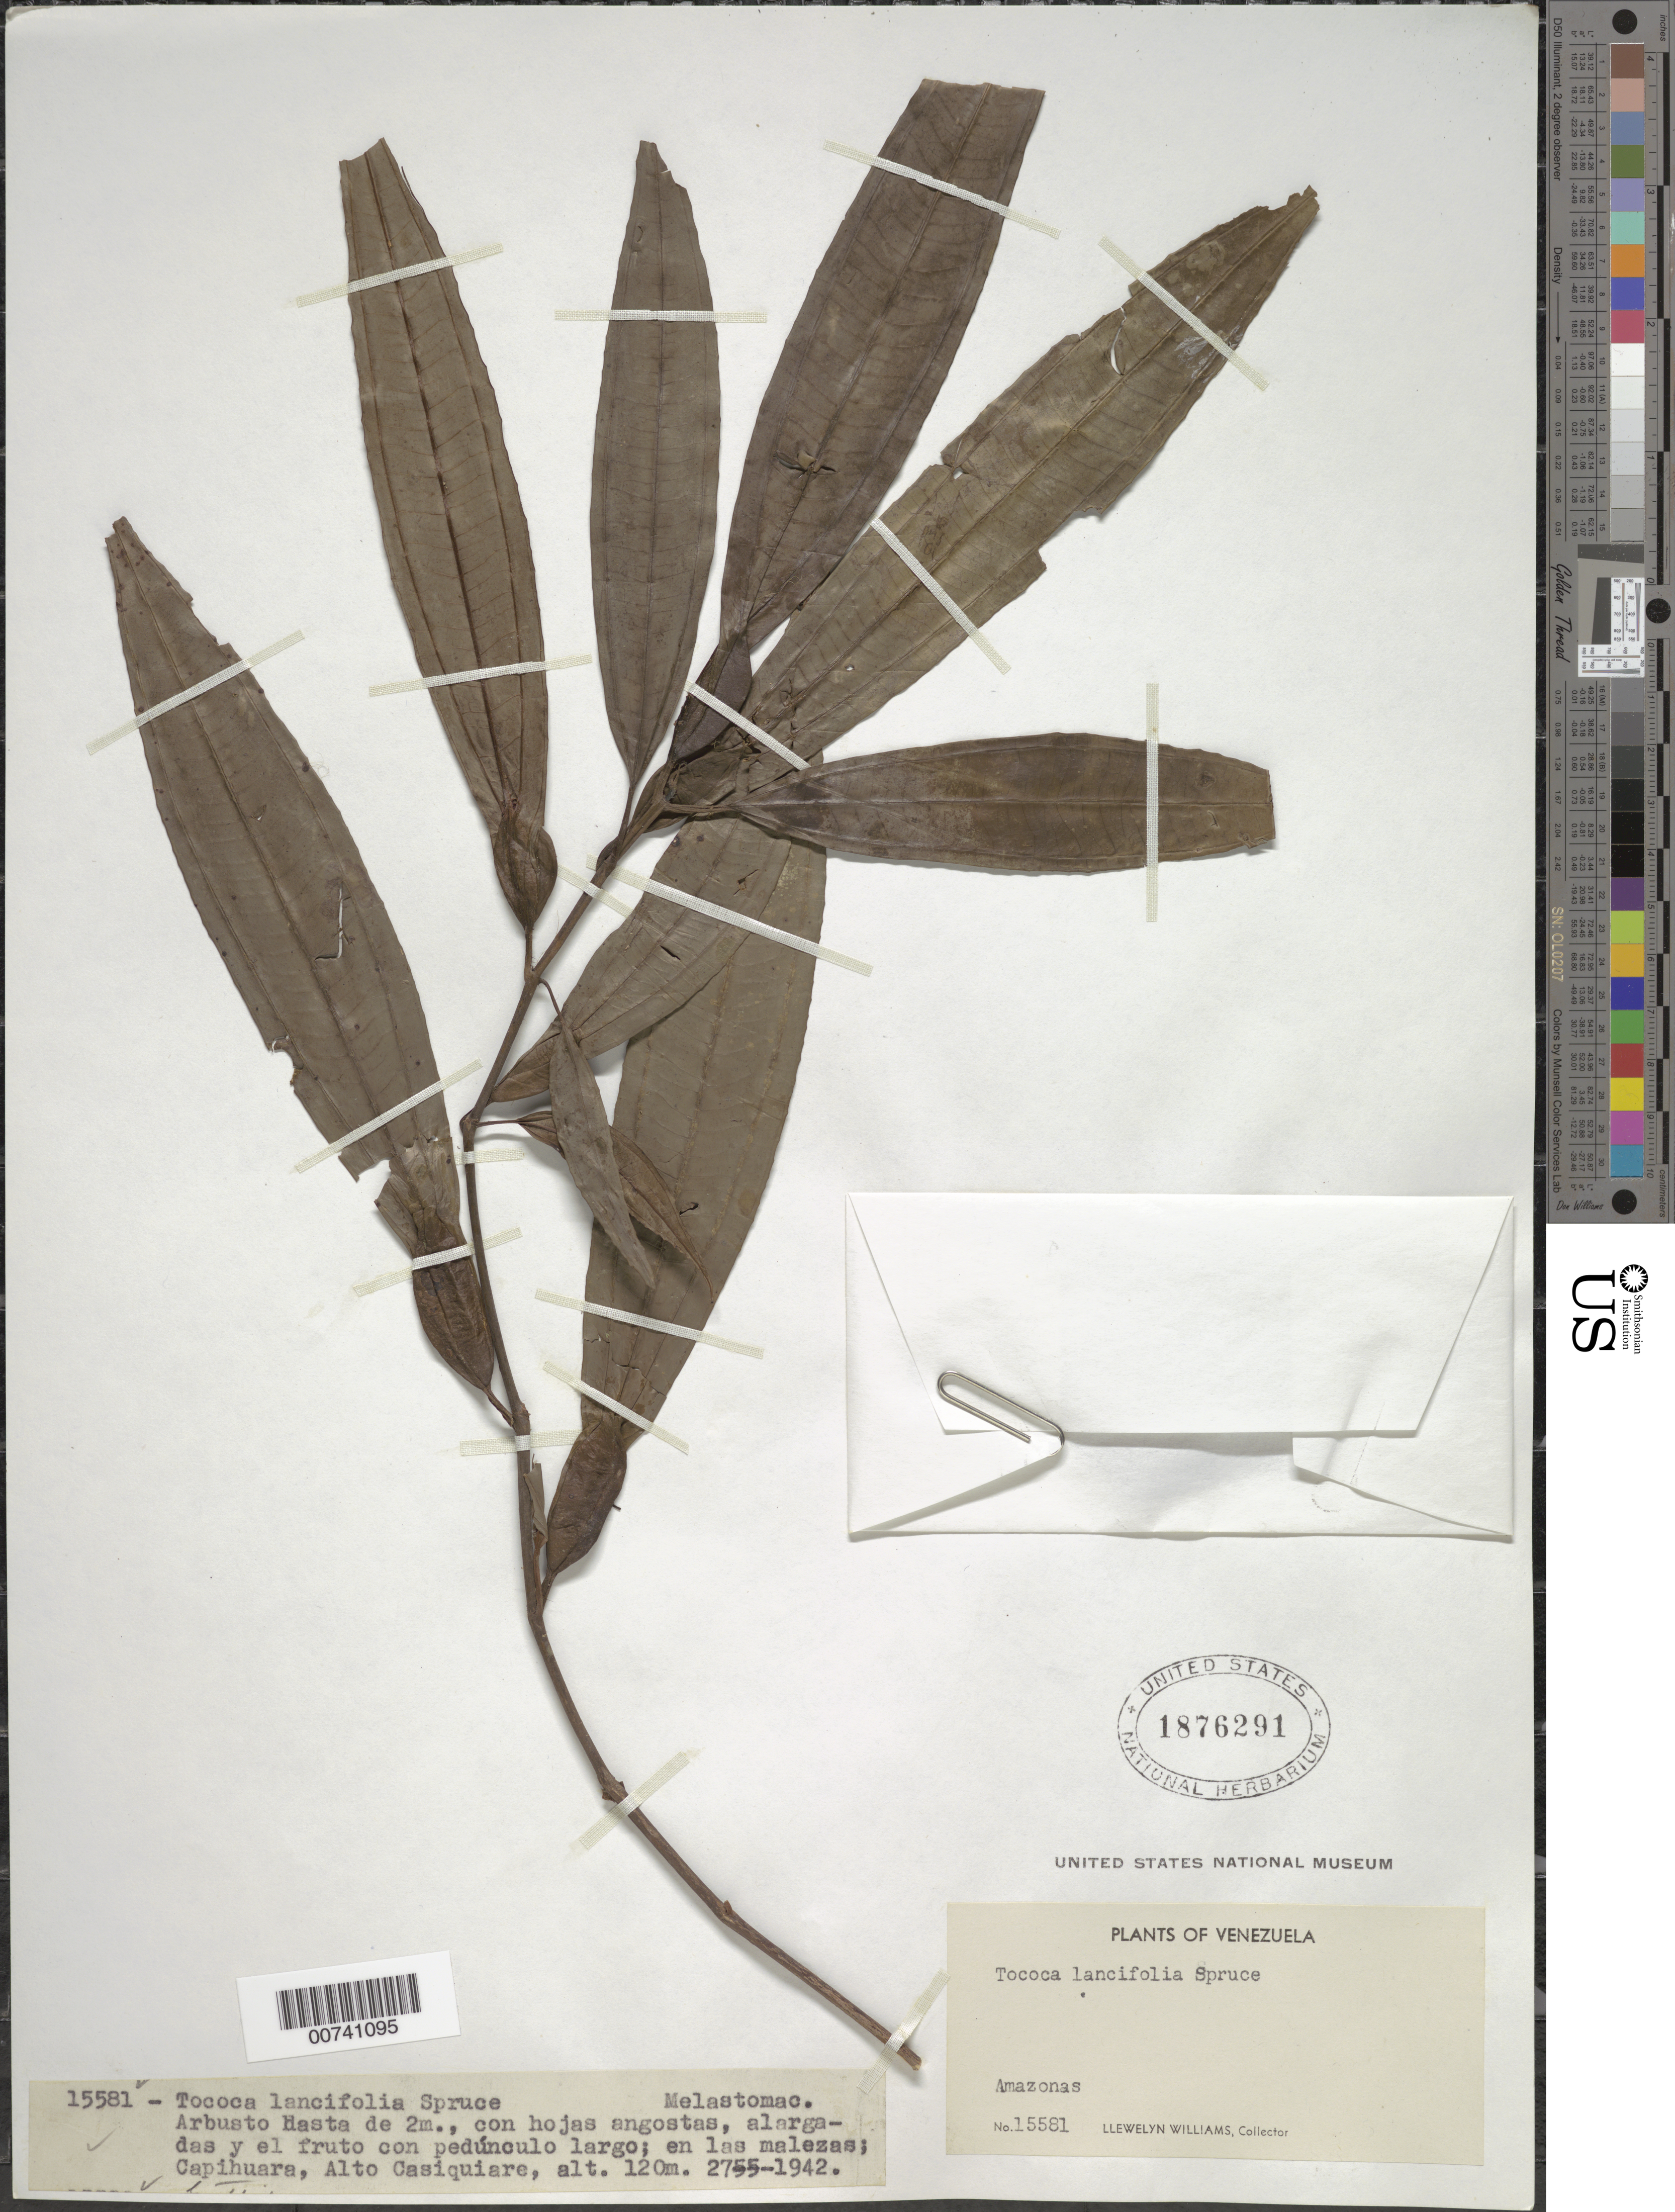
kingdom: Plantae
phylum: Tracheophyta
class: Magnoliopsida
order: Myrtales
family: Melastomataceae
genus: Tococa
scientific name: Tococa lancifolia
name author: Spruce ex Triana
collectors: Ll. Williams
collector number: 15581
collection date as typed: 27-May-42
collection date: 1942-05-27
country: Venezuela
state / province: Amazonas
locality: Capihuara, Alto Casiquiare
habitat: Mazelas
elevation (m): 120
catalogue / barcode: US 1876291